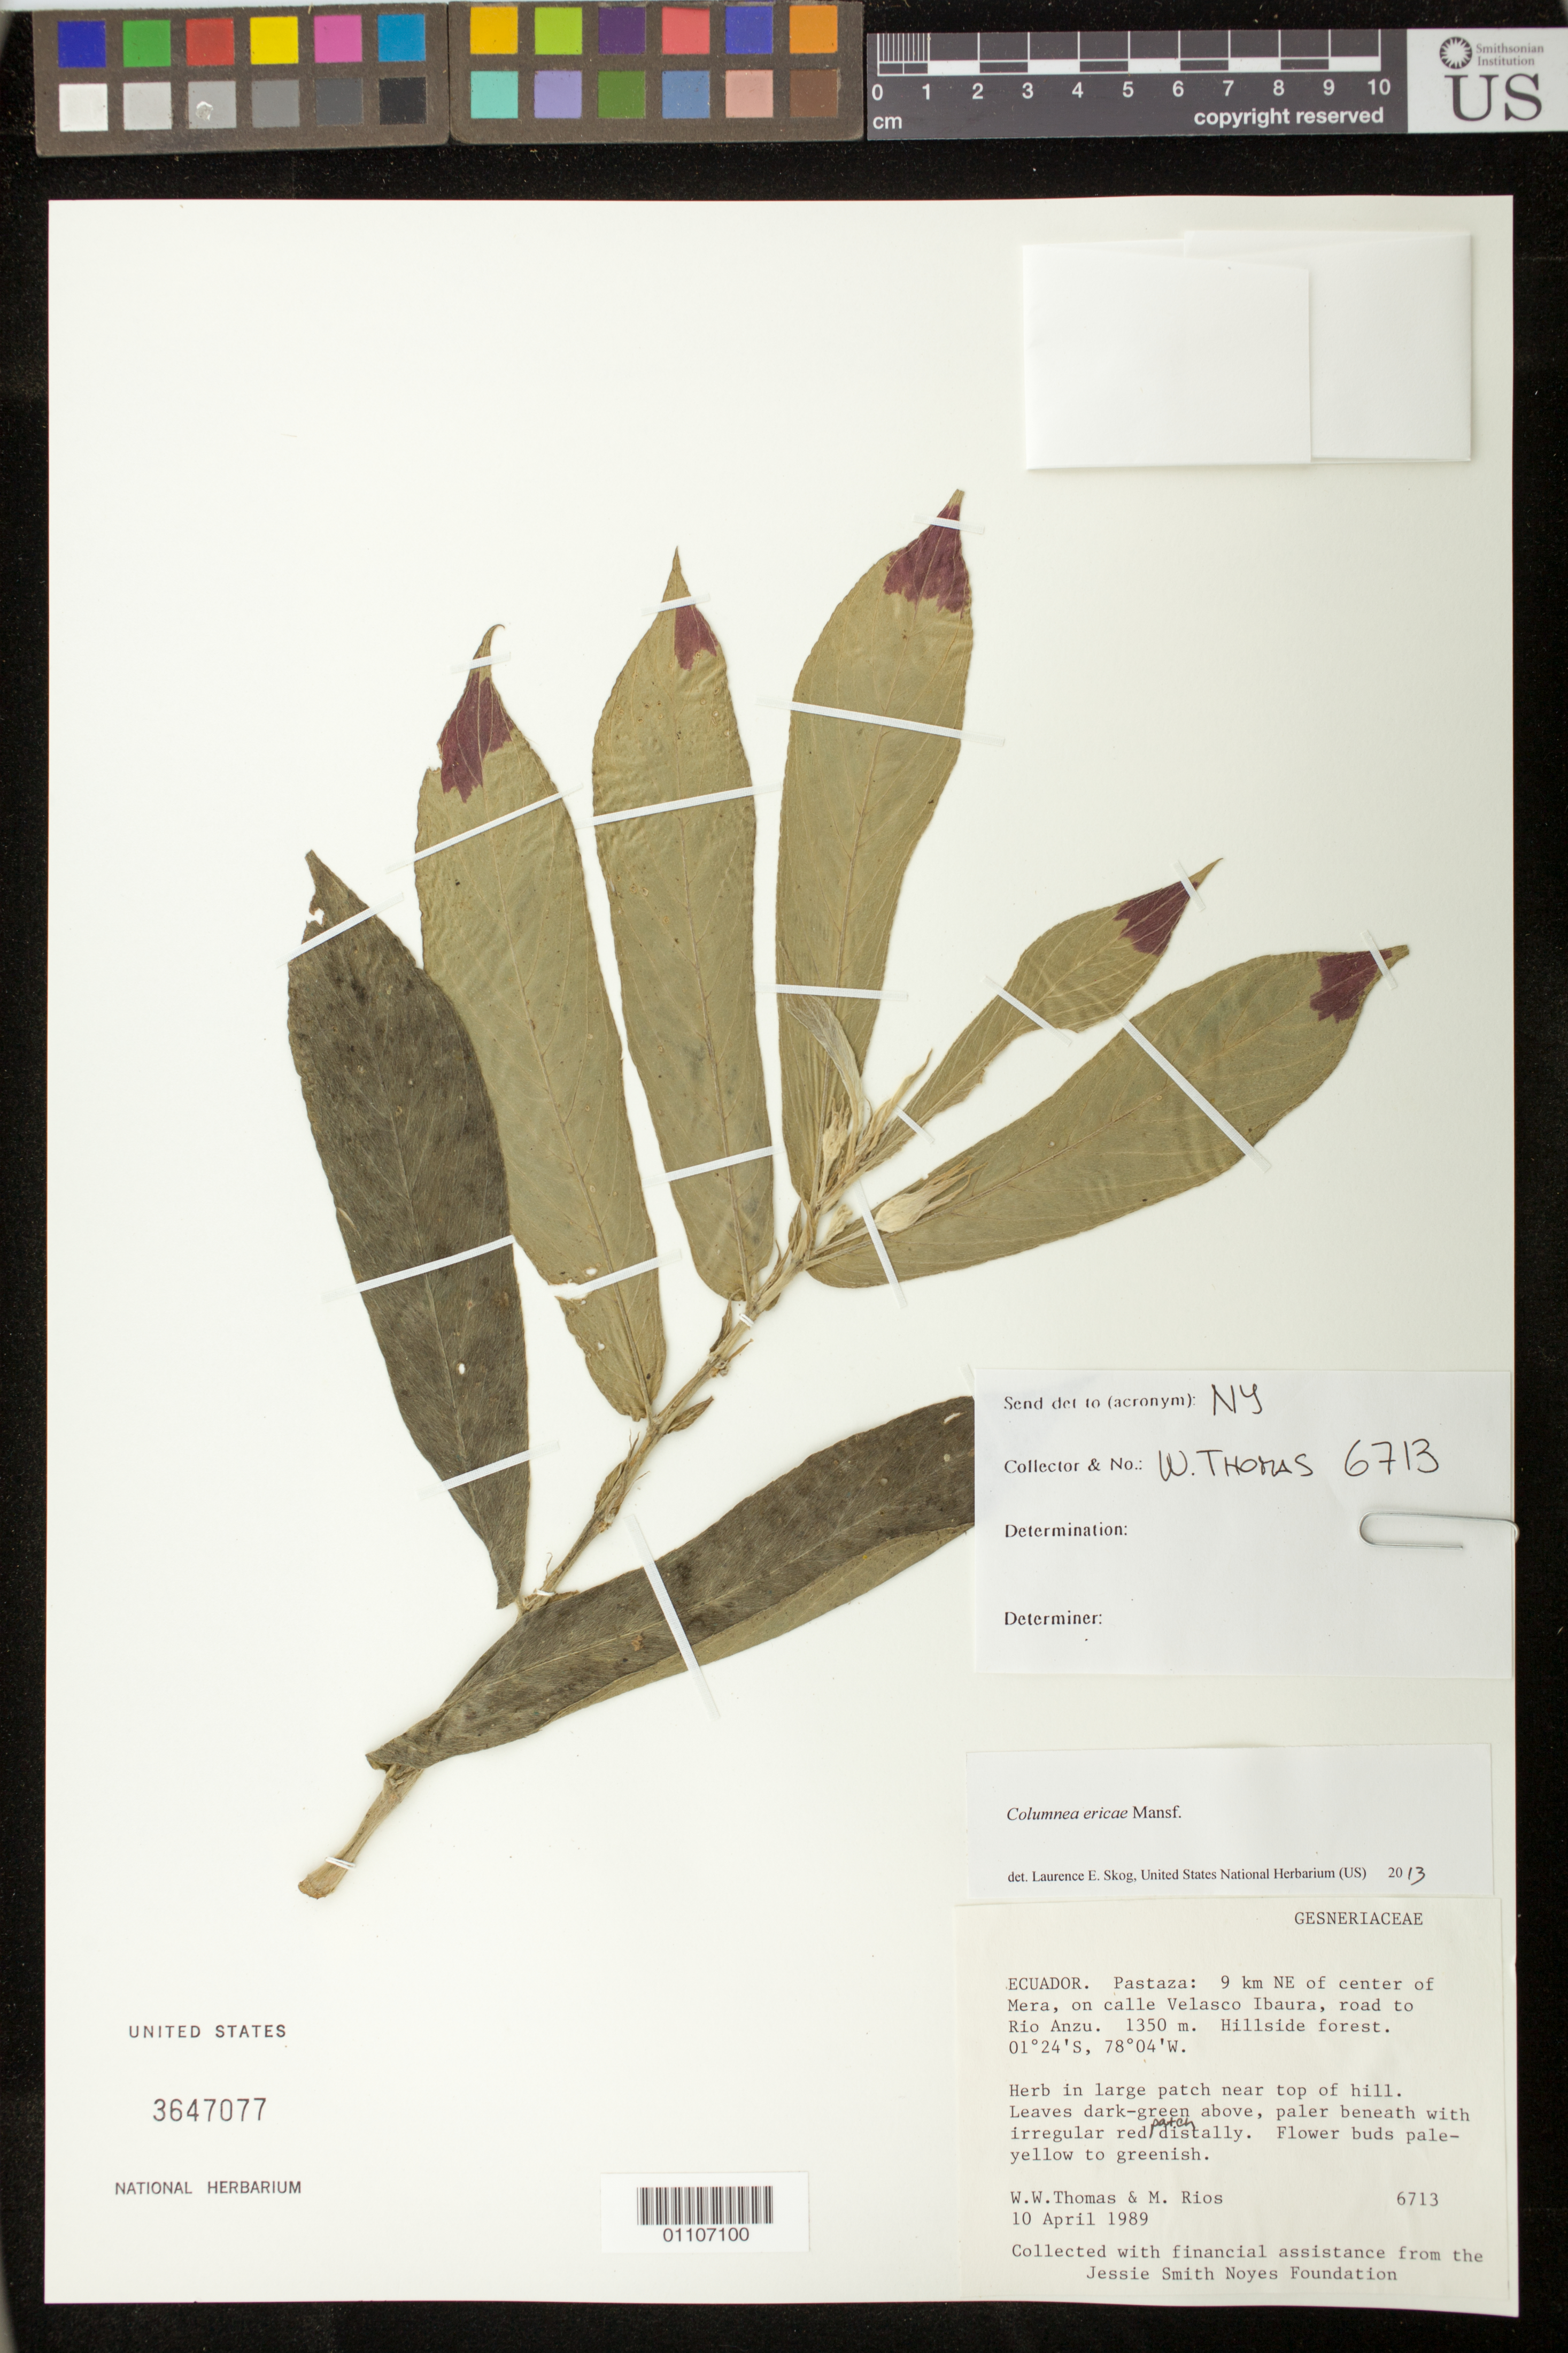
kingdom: Plantae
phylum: Tracheophyta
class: Magnoliopsida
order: Lamiales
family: Gesneriaceae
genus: Columnea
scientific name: Columnea ericae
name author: Mansf.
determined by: Skog, Laurence E.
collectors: W. W. Thomas & M. Rios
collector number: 6713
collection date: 1989-04-10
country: Ecuador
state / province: Pastaza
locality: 9 km NE of Center of Mera, on Calle Velasco Ibaura, road to Rio Anzu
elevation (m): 1350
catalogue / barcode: US 3647077